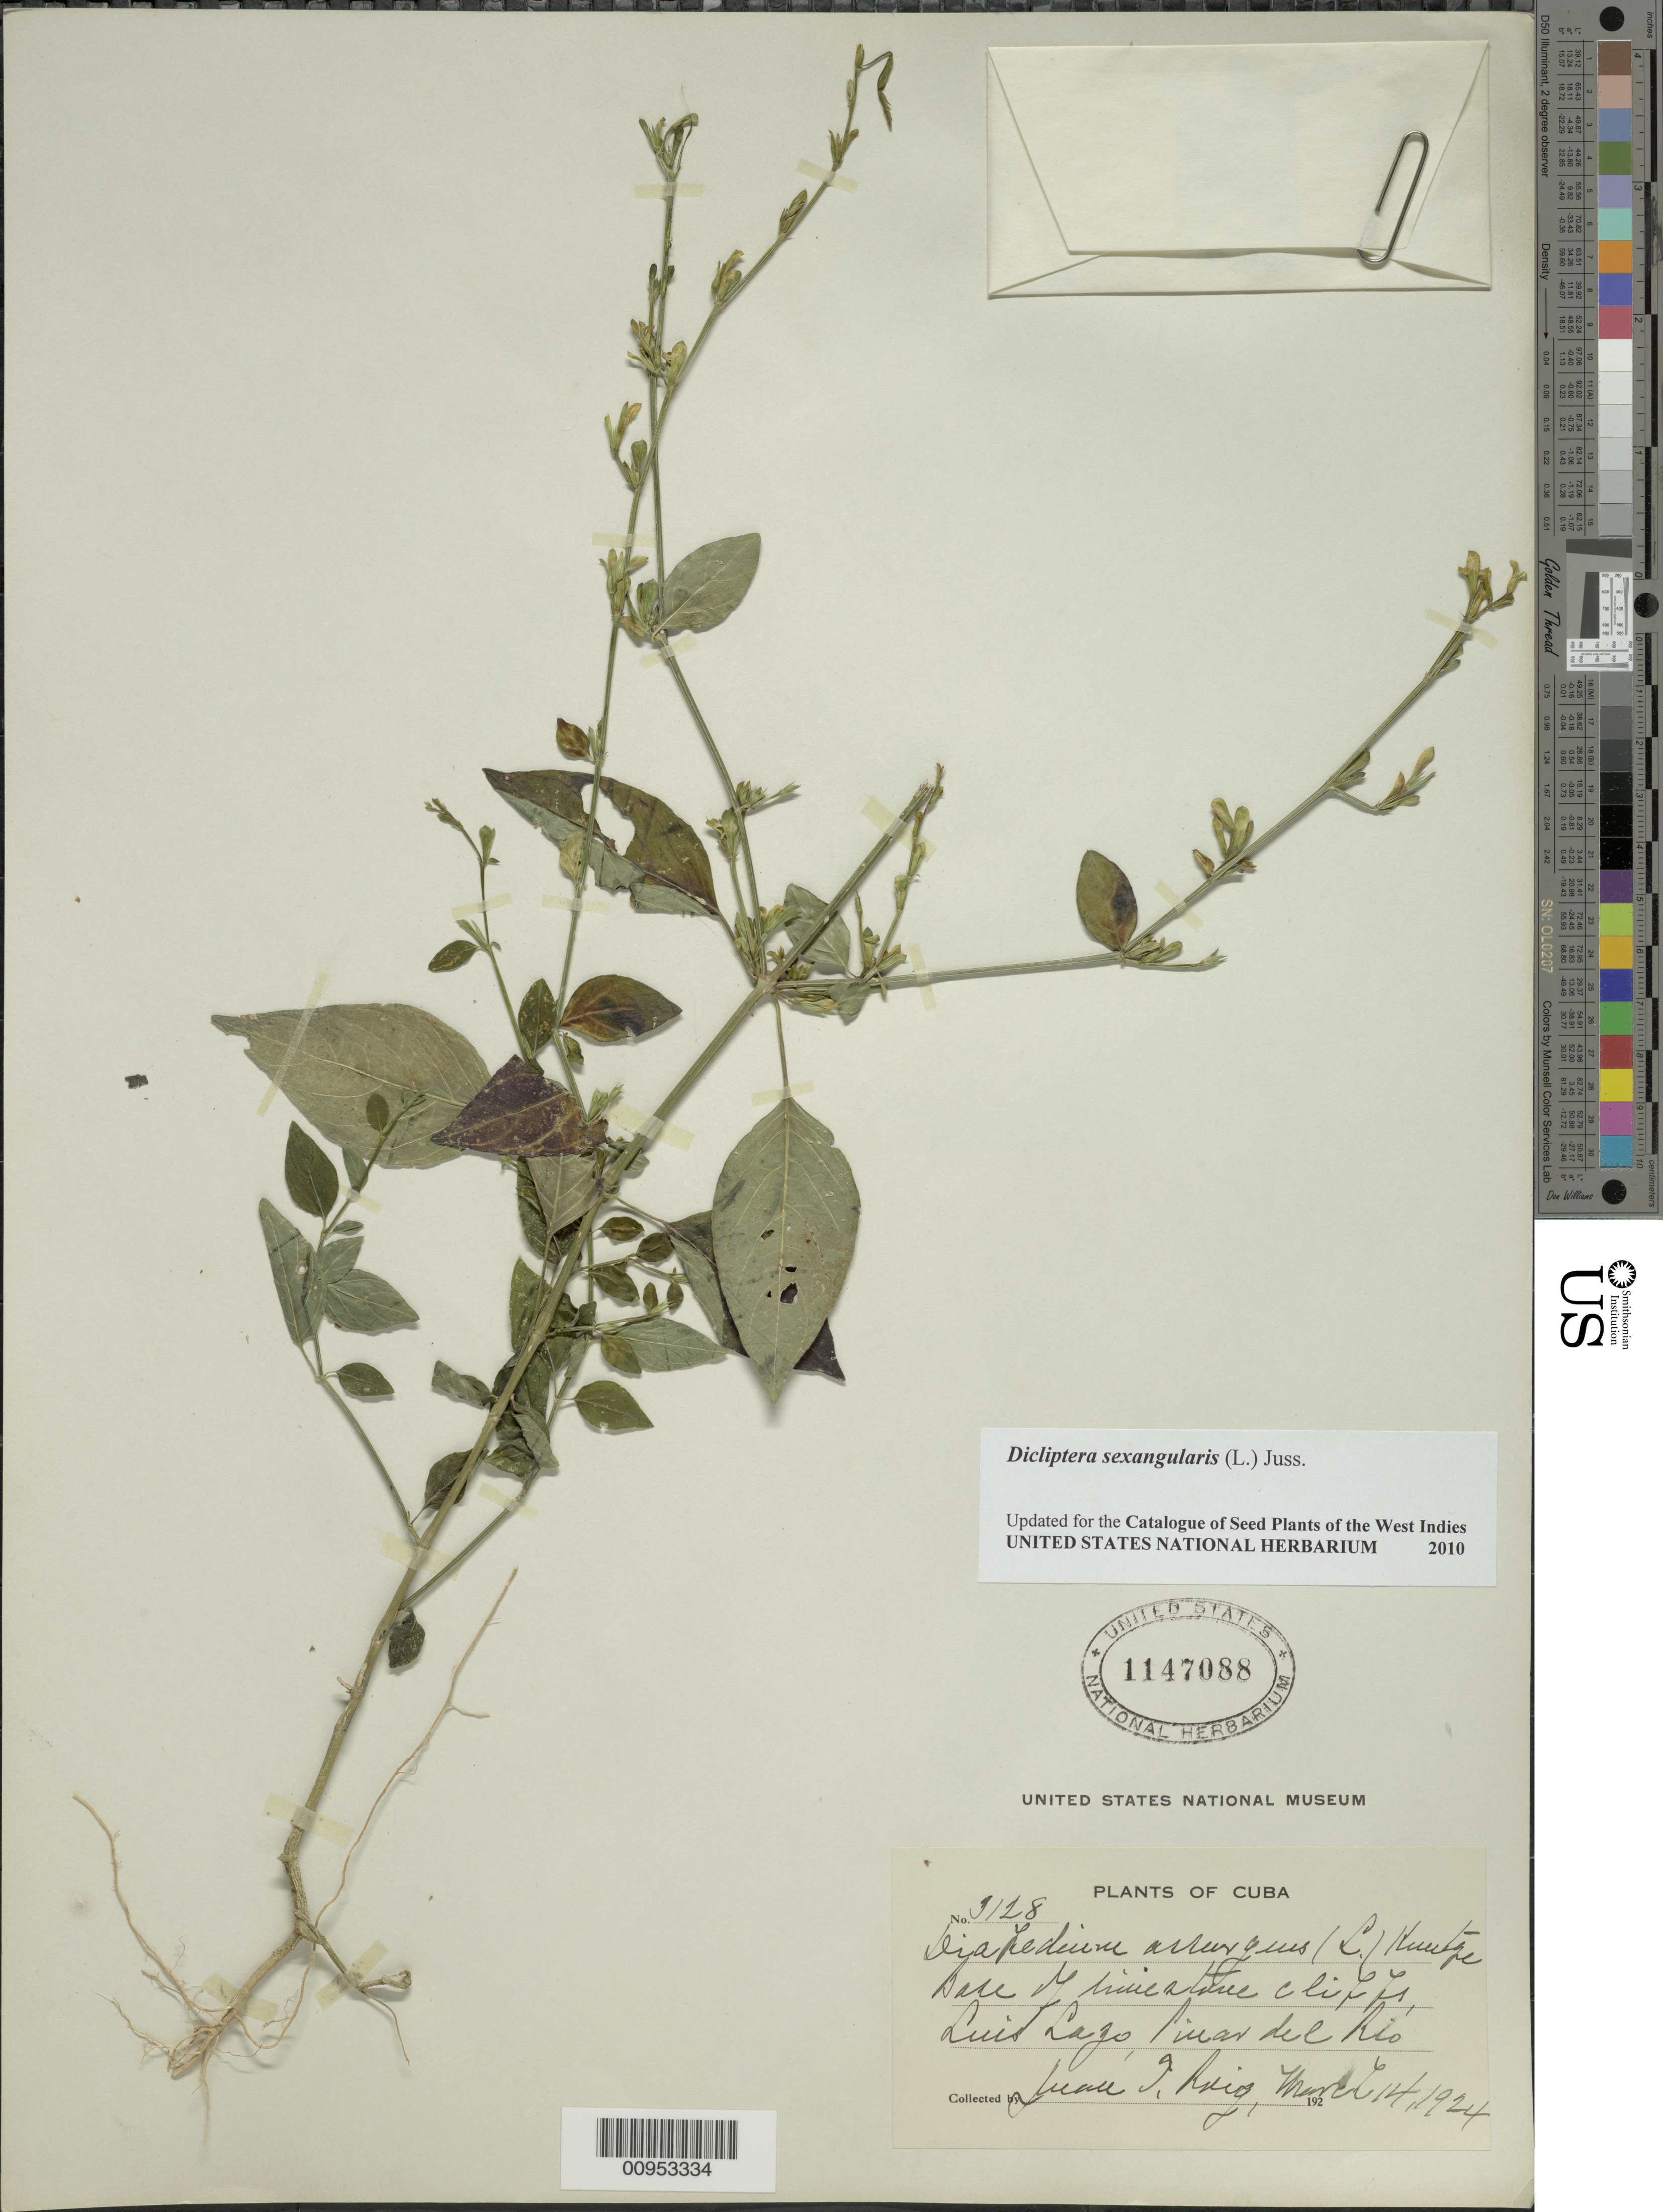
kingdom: Plantae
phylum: Tracheophyta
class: Magnoliopsida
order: Lamiales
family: Acanthaceae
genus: Dicliptera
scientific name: Dicliptera sexangularis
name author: (L.) Juss.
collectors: J. Ruig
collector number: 3128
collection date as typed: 14 Mar 1924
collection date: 1924-03-14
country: Cuba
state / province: Pinar del Rio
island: Cuba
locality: Luis Lazo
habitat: Base of limestone cliffs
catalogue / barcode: US 1147088